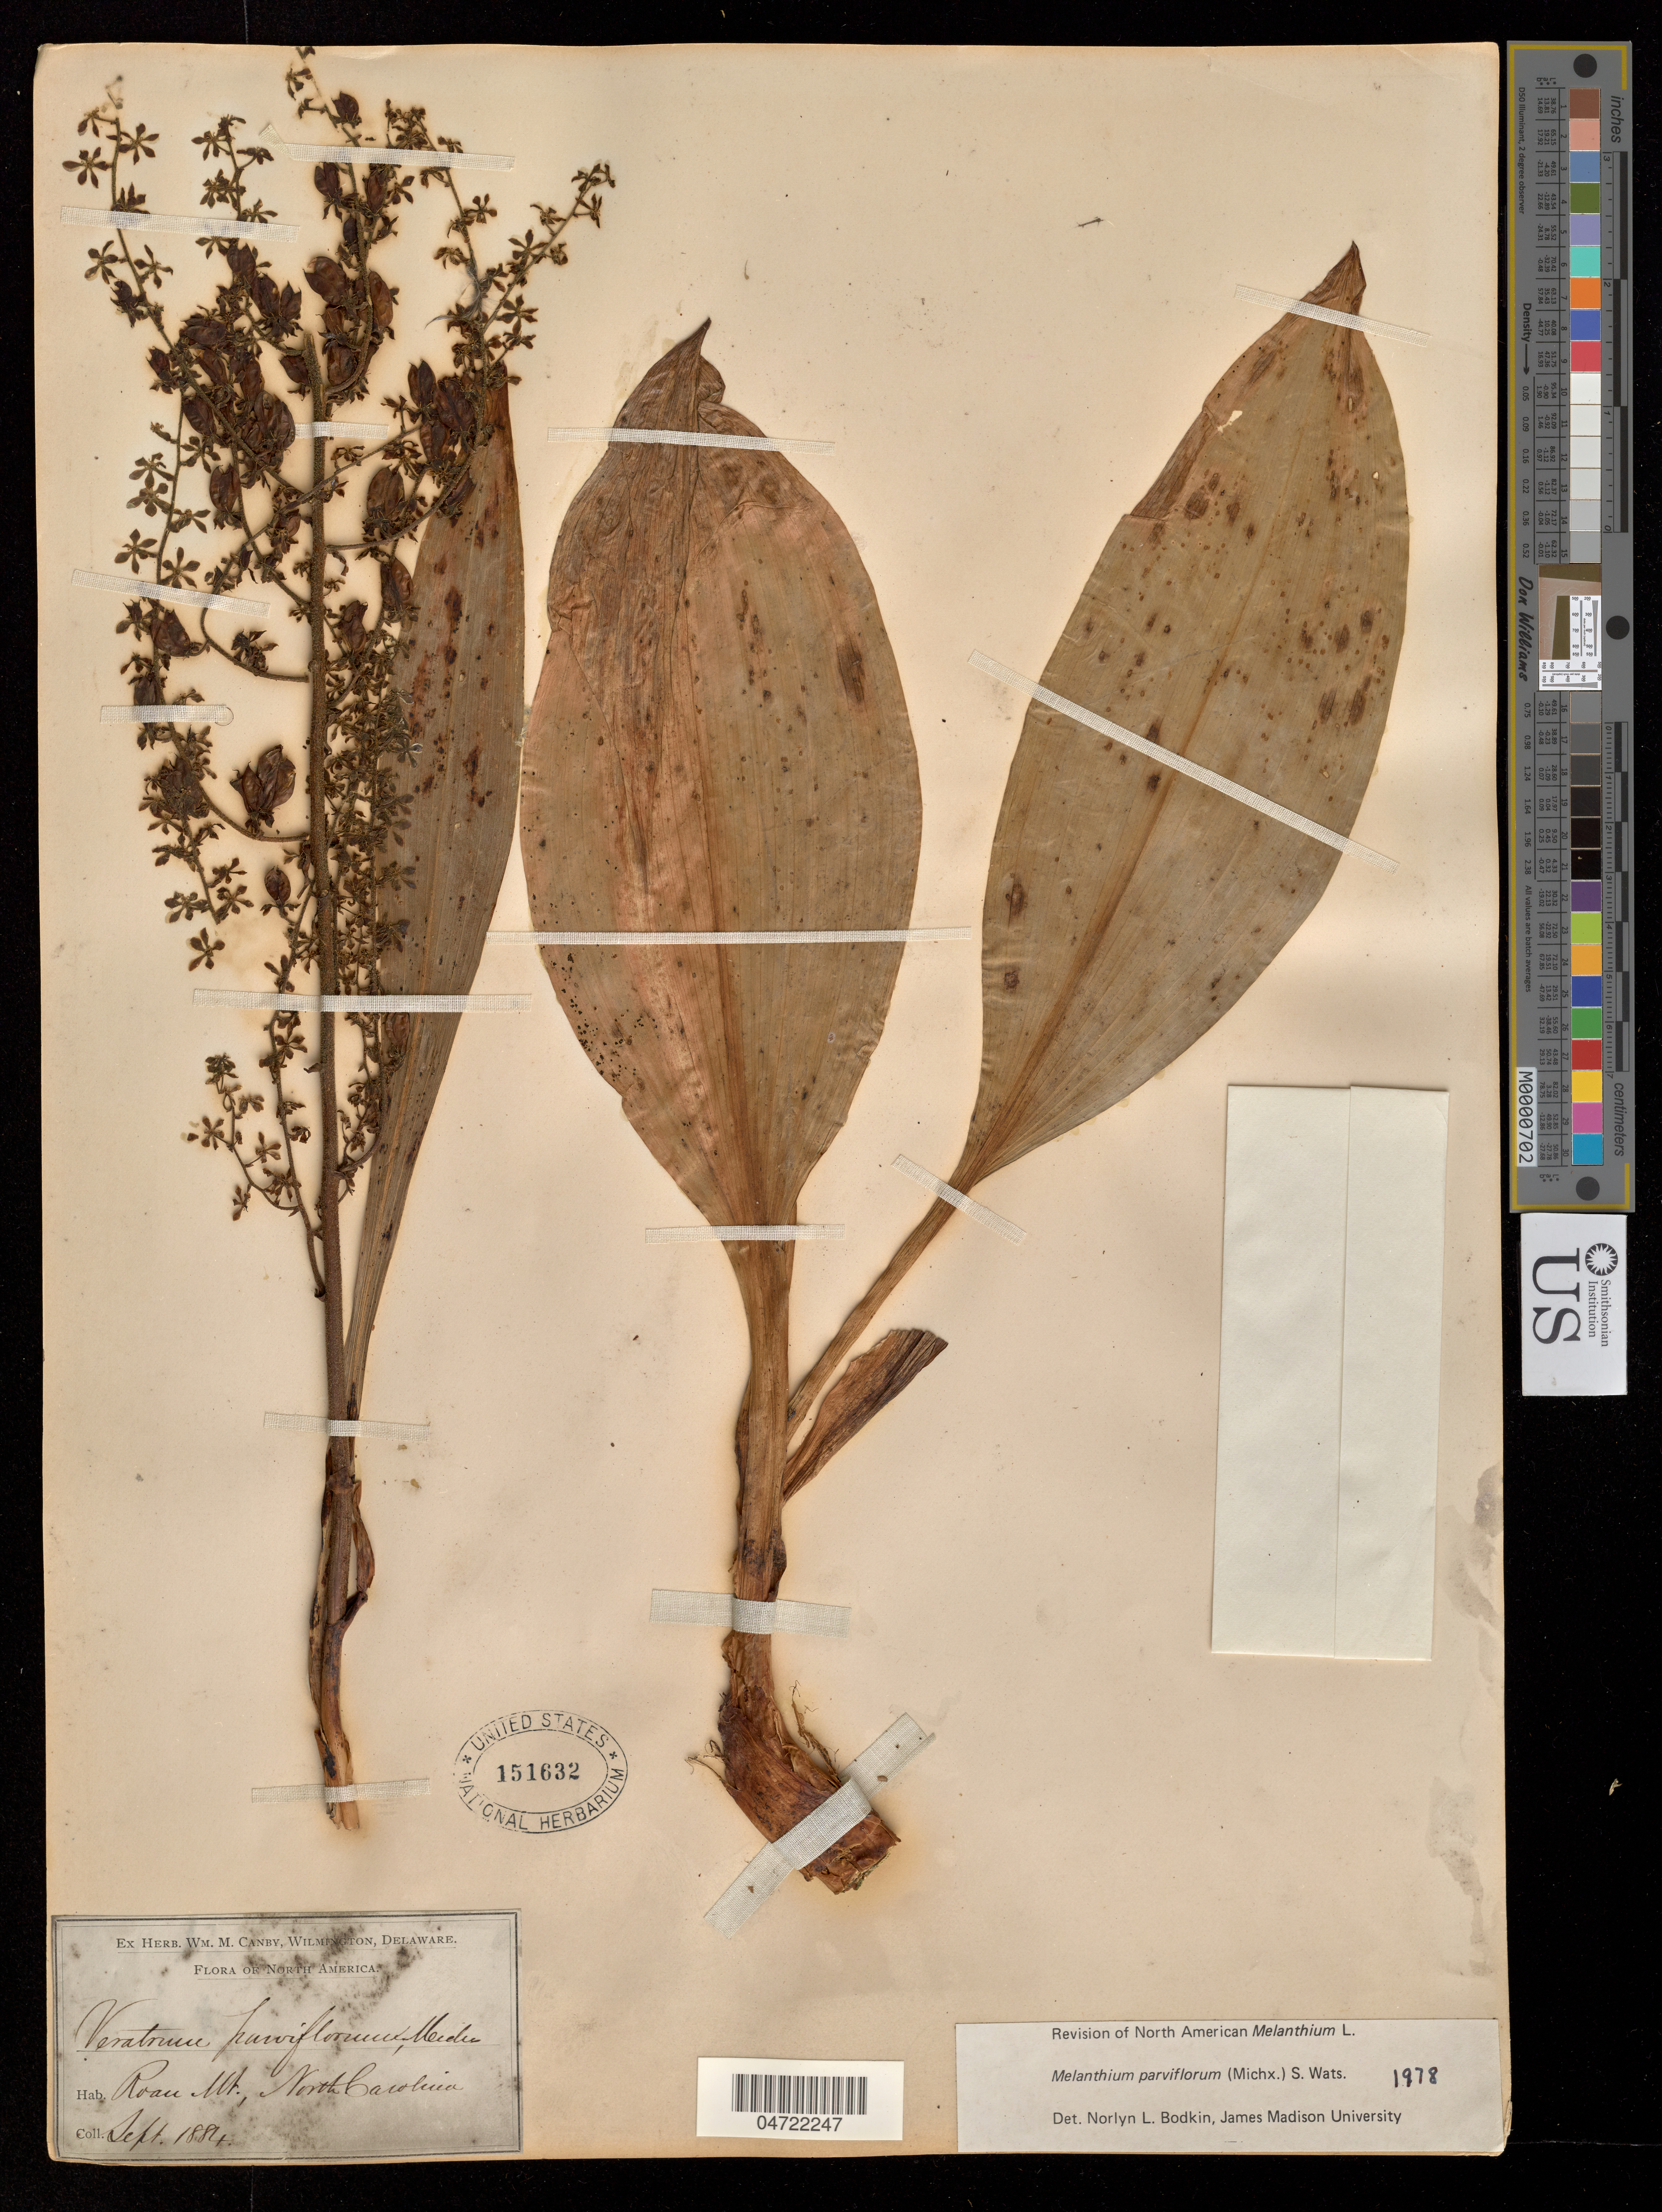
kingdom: Plantae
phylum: Tracheophyta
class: Liliopsida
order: Liliales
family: Melanthiaceae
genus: Melanthium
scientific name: Melanthium parviflorum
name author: (Michx.) S. Watson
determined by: Bodkin, N. L.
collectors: W. M. Canby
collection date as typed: Sep 1884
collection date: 1884-09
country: United States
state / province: North Carolina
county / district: Mitchell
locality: Roan Mt.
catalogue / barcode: US 151632